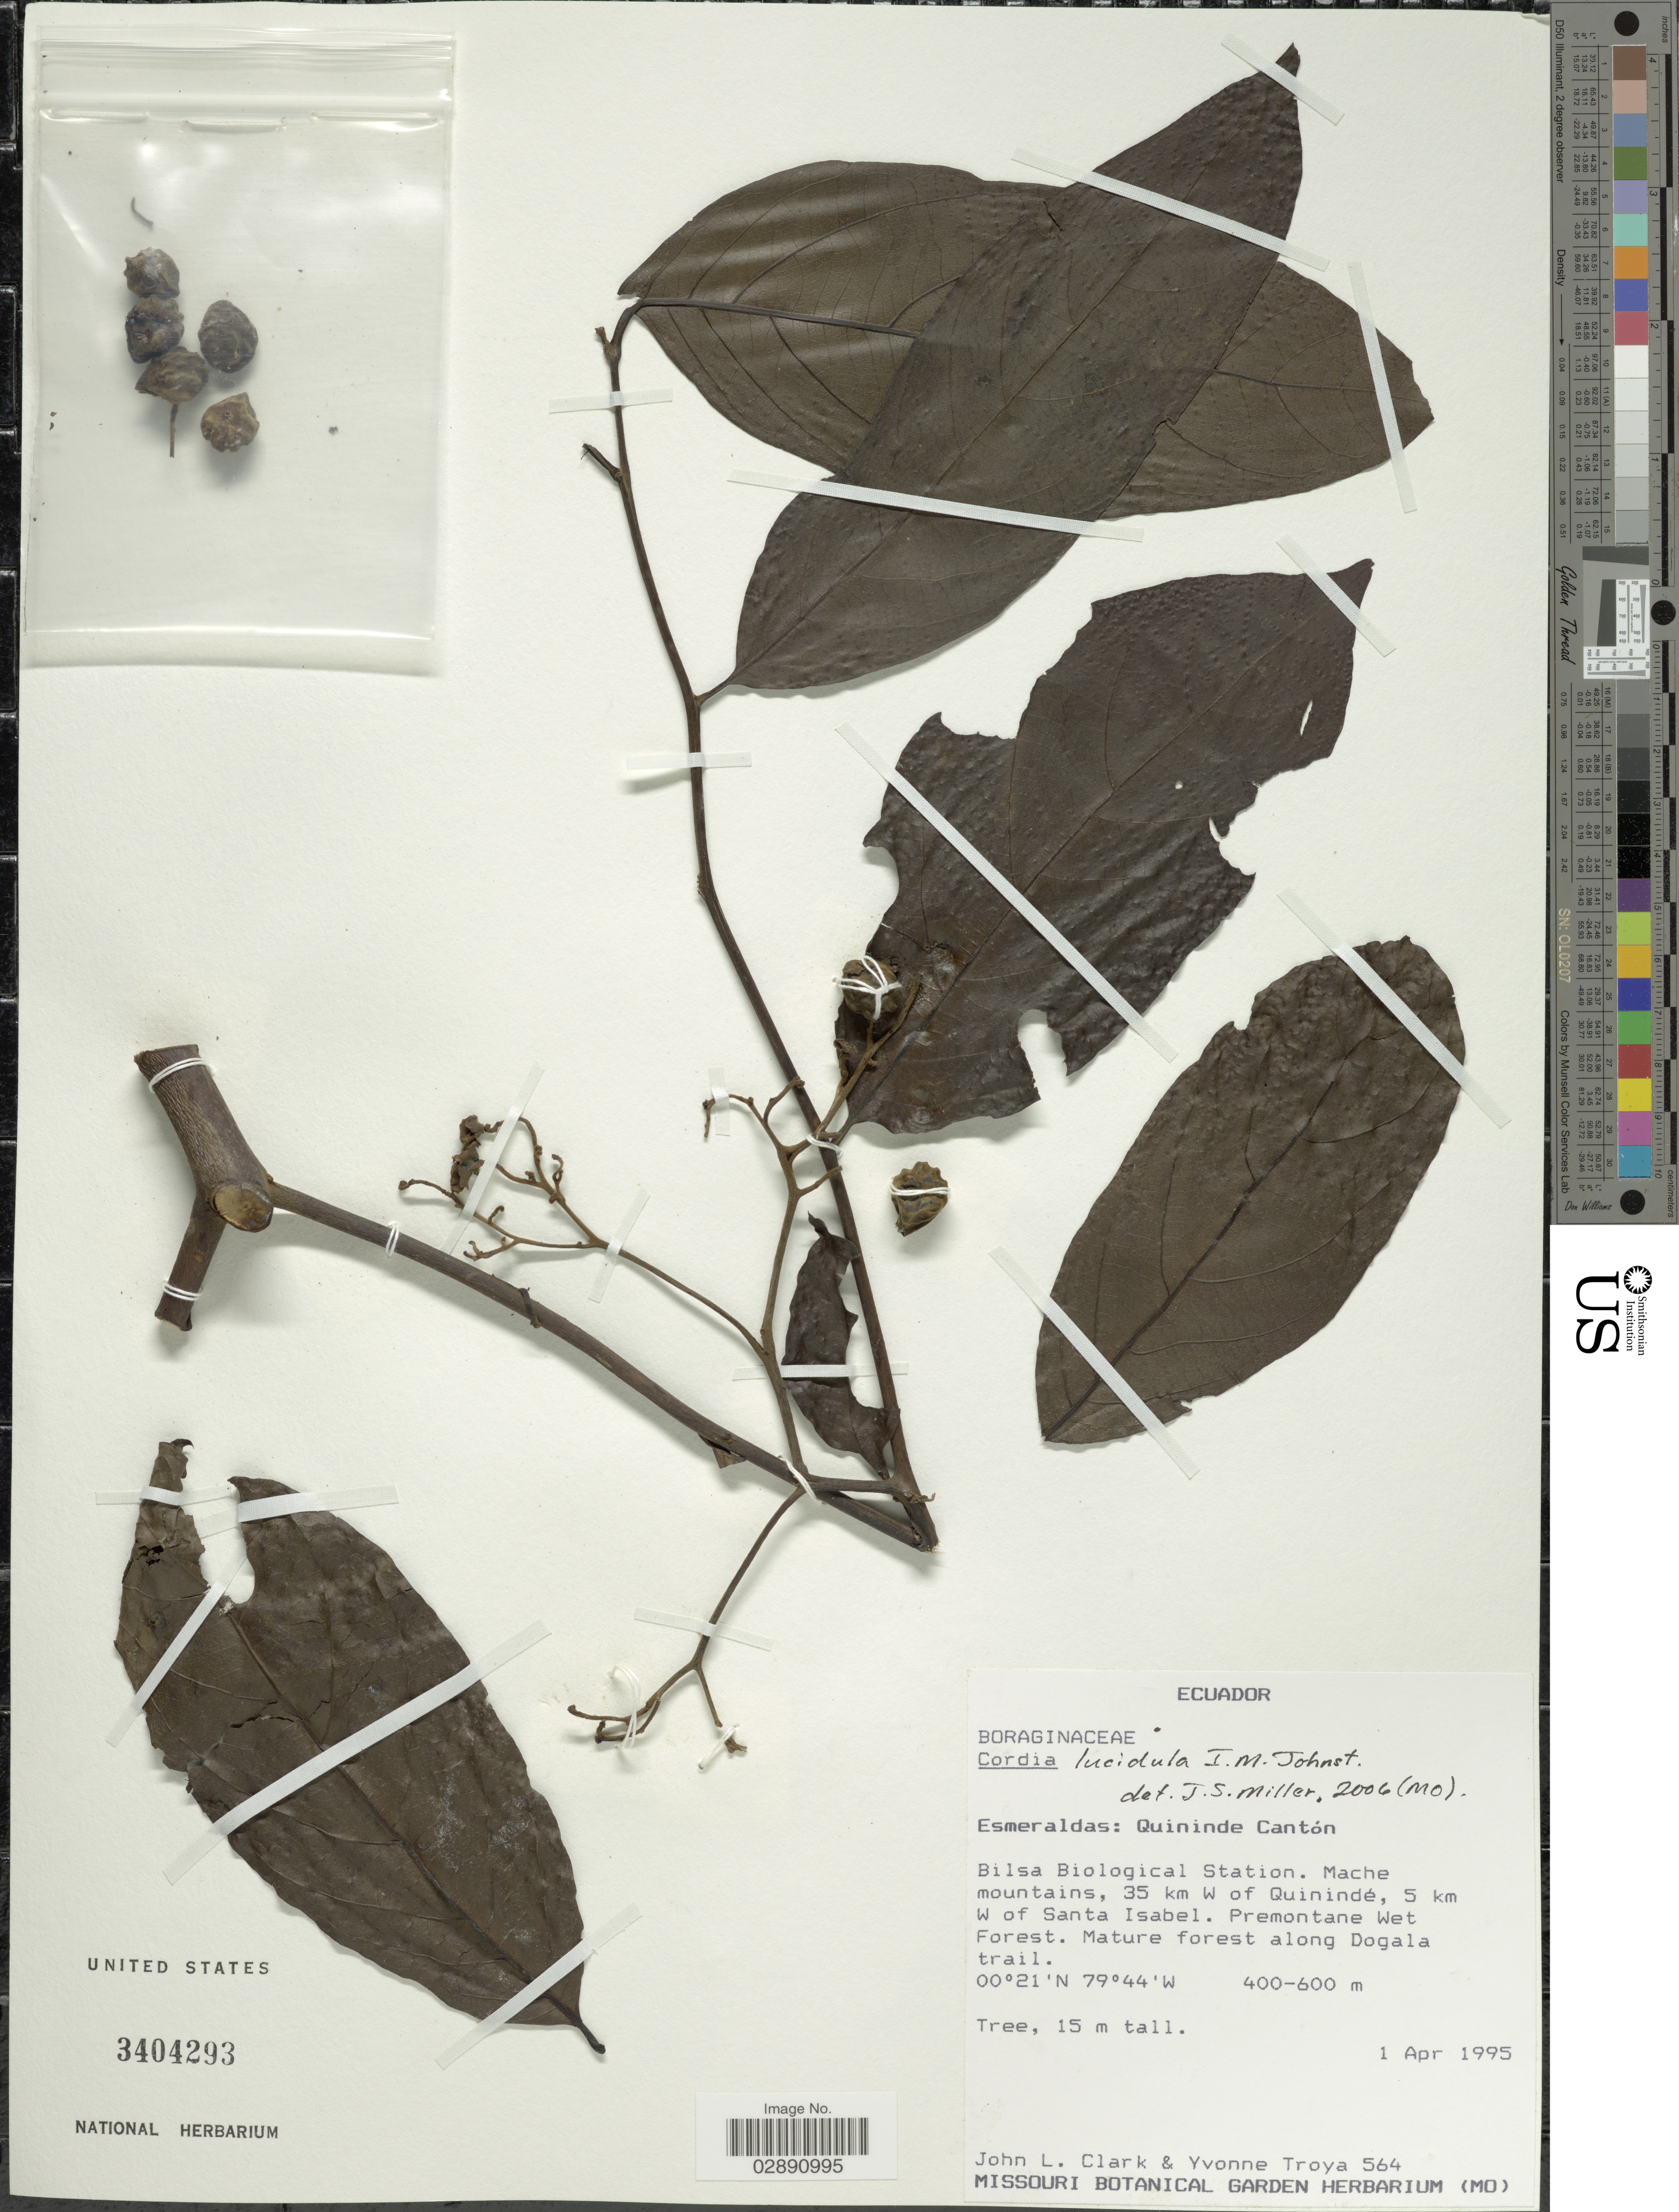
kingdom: Plantae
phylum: Tracheophyta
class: Magnoliopsida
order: Boraginales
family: Cordiaceae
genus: Cordia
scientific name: Cordia lucidula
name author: I.M. Johnst.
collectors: J. L. Clark & Y. Troya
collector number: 564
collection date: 1995-04-01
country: Ecuador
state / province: Esmeraldas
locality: Quininde Cantón. Bilsa Biological Station. Mache mountains, 35 km W of Quinindé, 5 km W of Santa Isabel. Along Dogala trail.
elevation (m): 400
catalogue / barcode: US 3404293